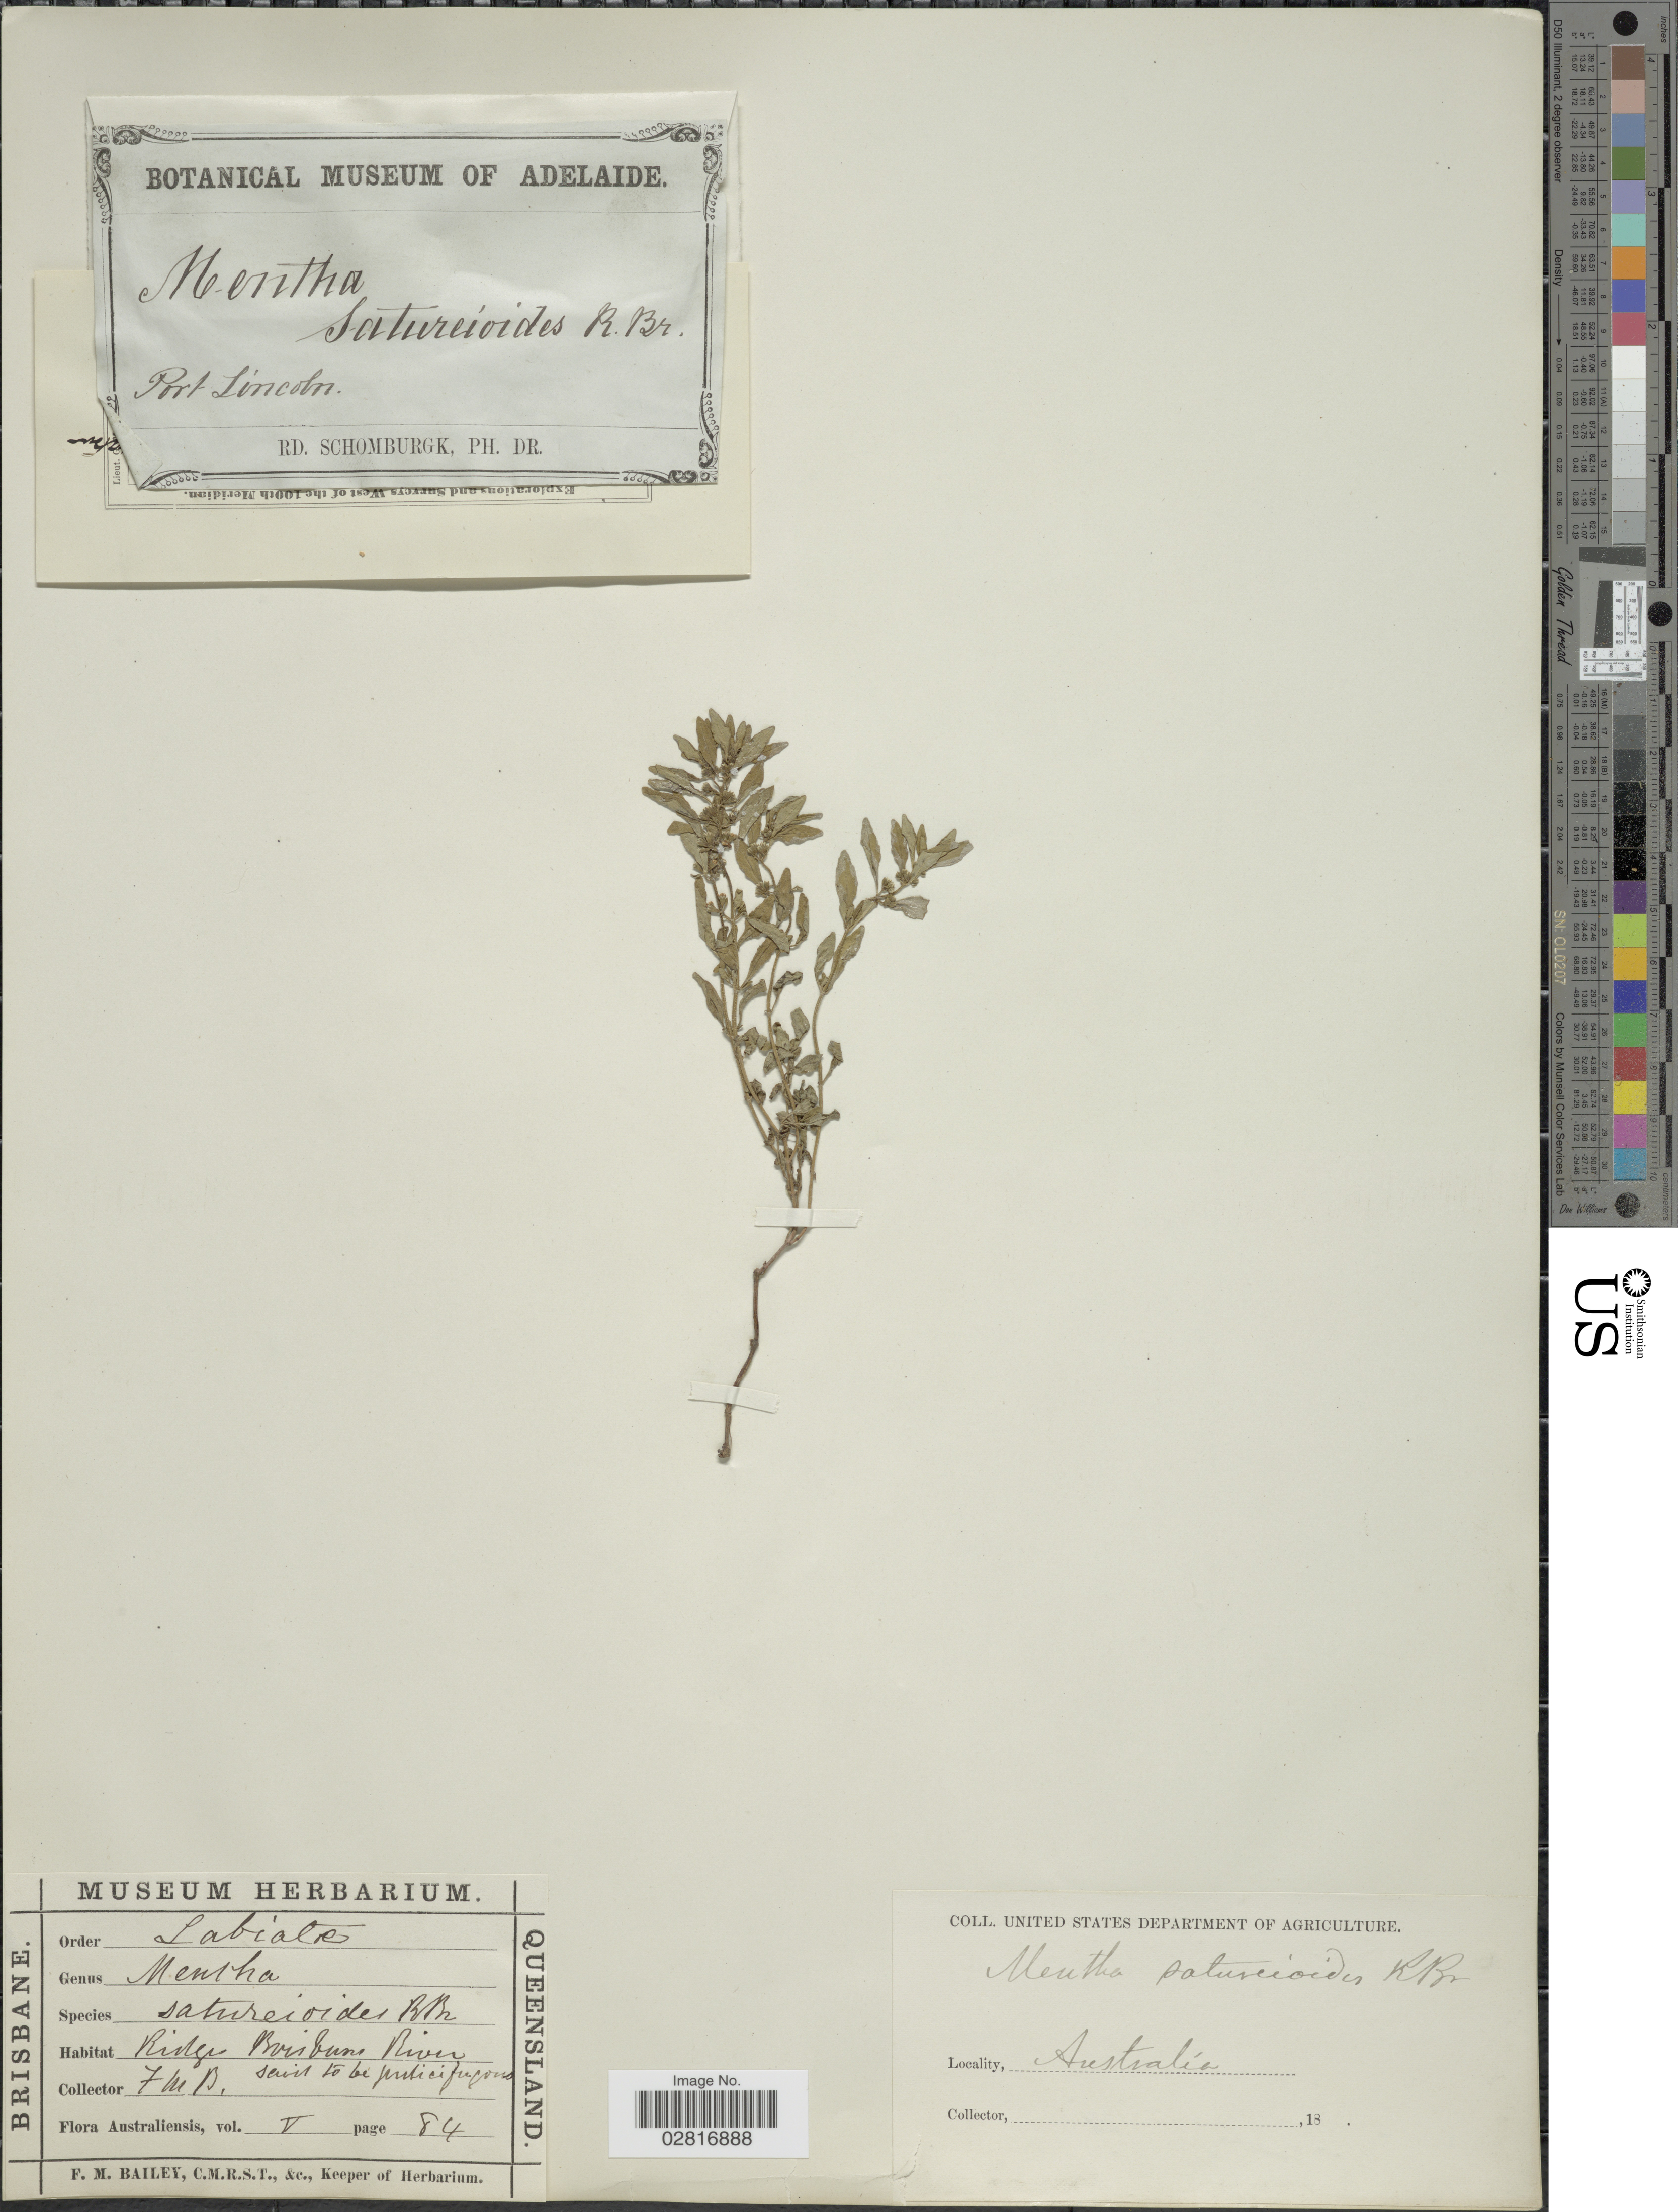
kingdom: Plantae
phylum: Tracheophyta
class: Magnoliopsida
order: Lamiales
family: Lamiaceae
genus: Mentha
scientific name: Mentha saturejoides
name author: R. Br.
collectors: F. M. Bailey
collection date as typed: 18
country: Australia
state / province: Queensland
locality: Ridge Brisbane River, Port Lincoln.